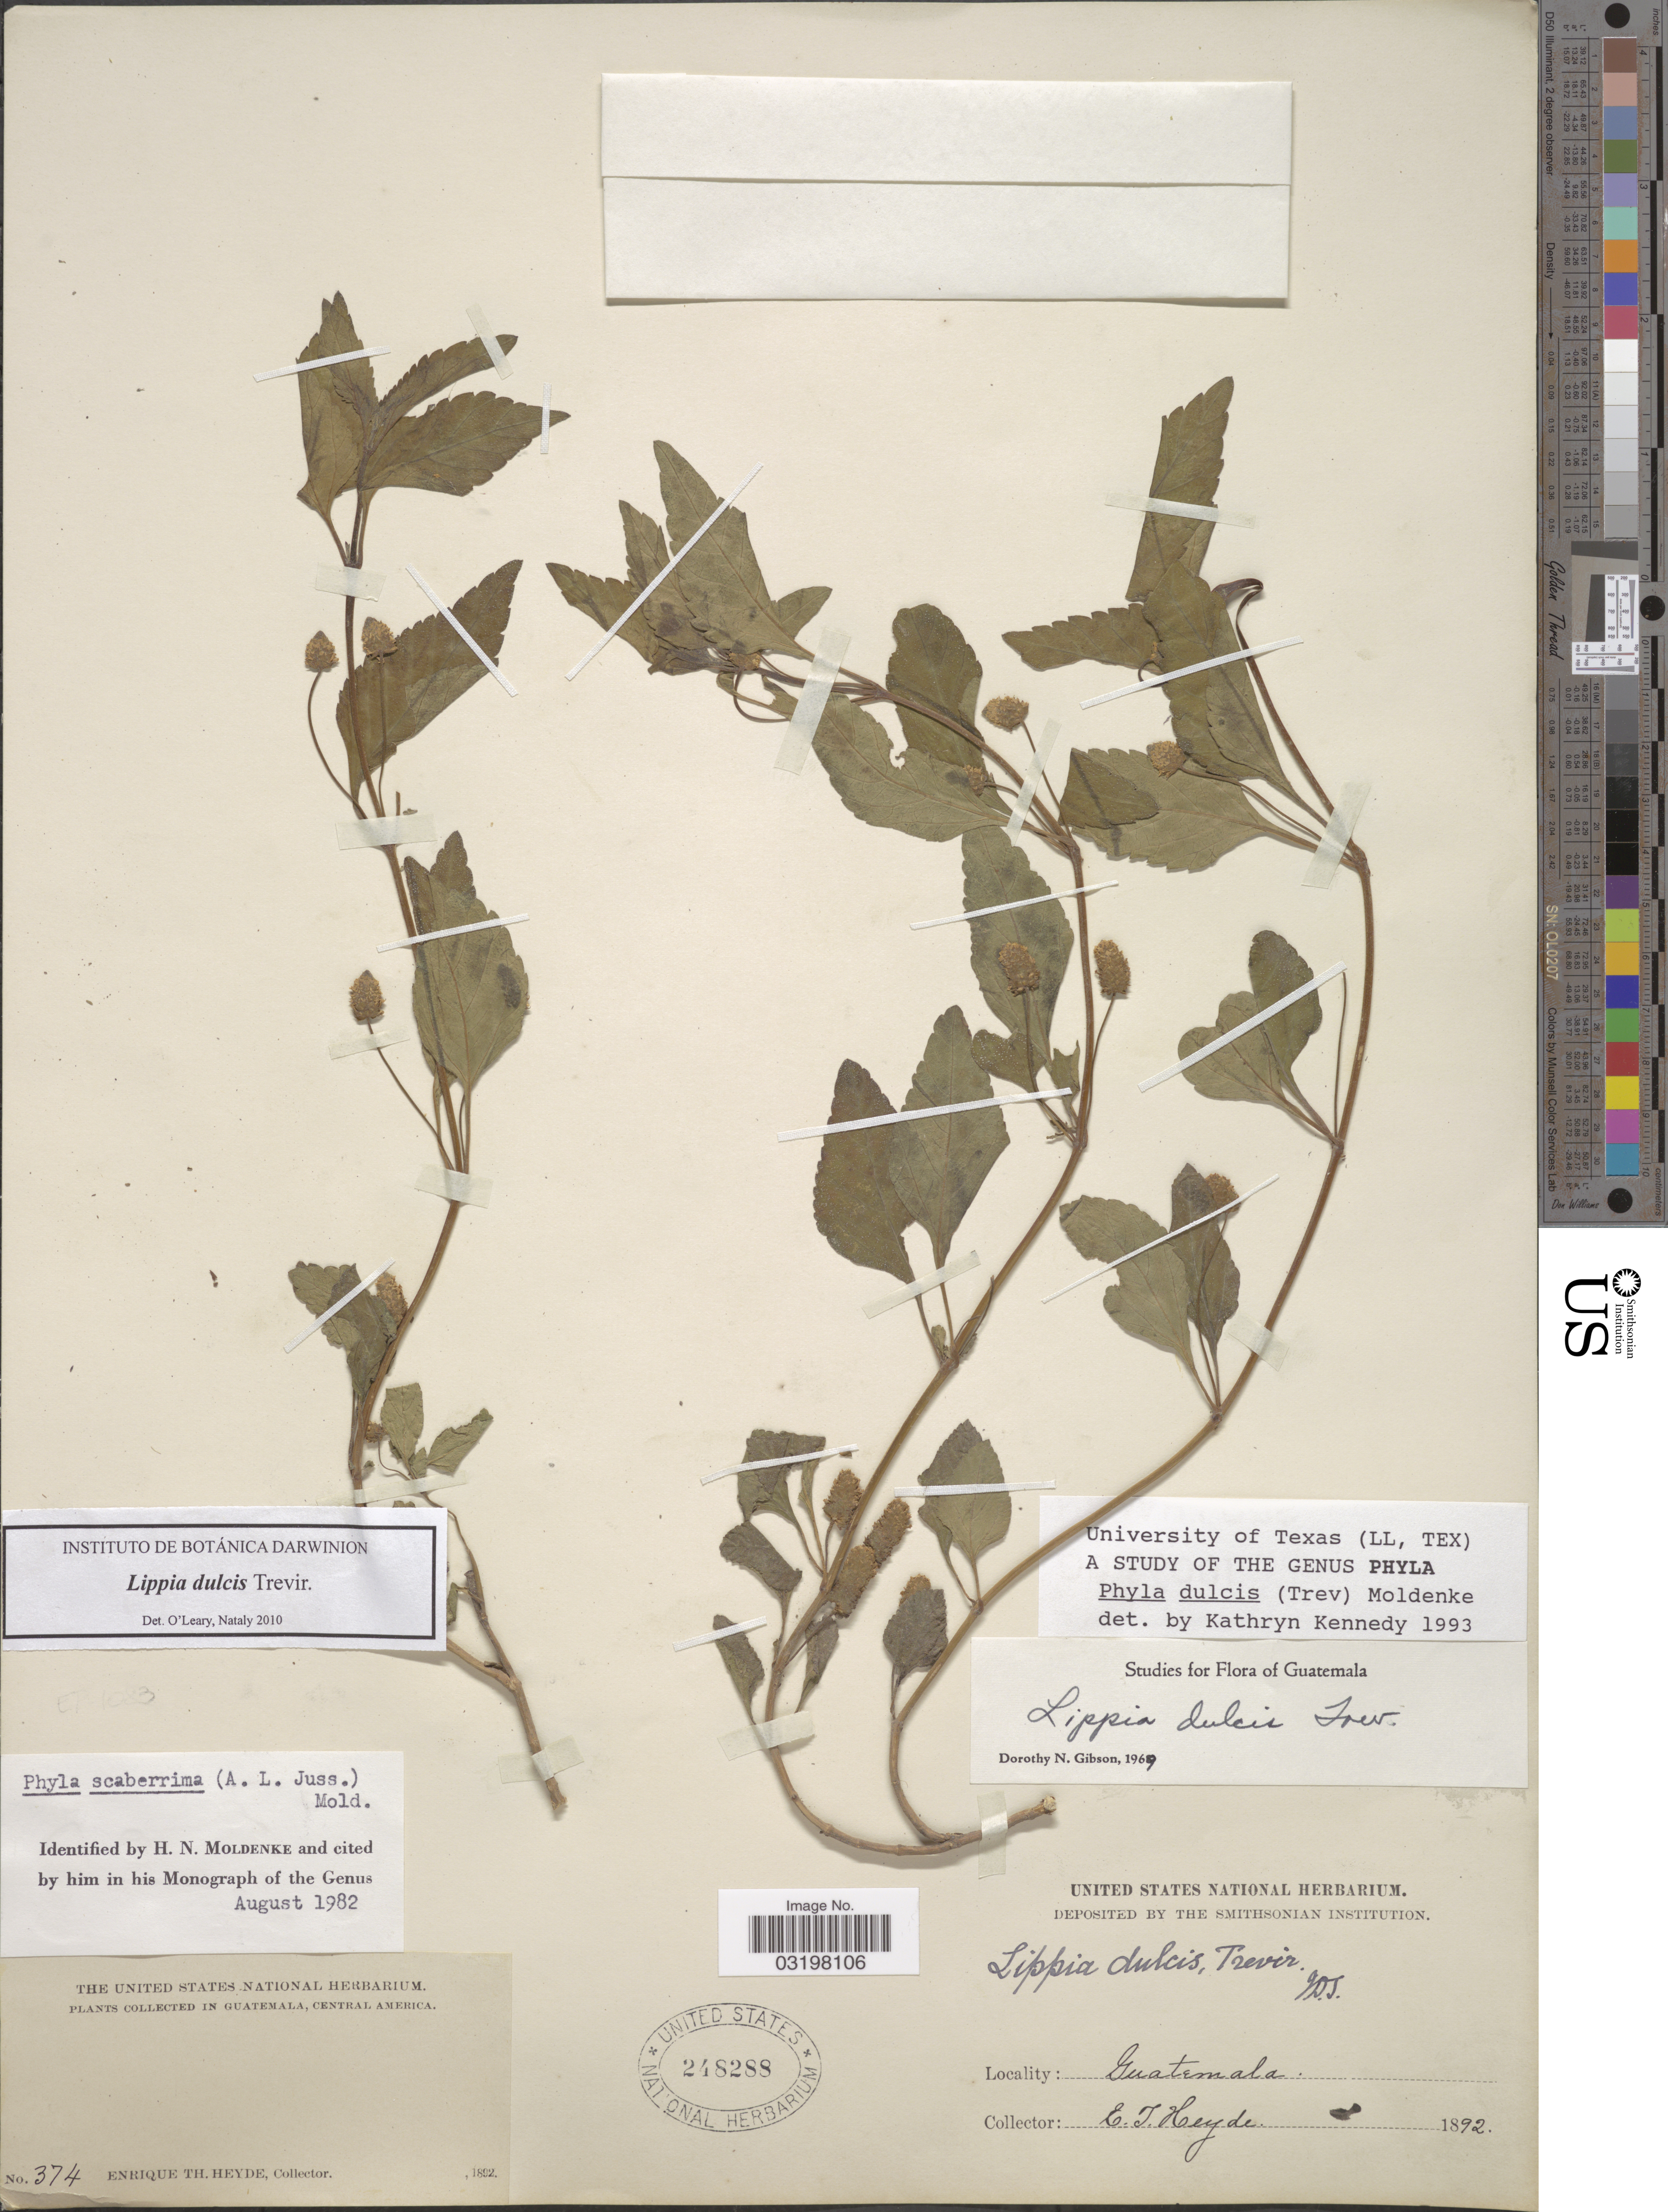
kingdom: Plantae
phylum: Tracheophyta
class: Magnoliopsida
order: Lamiales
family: Verbenaceae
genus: Lippia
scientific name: Lippia dulcis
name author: Trevis.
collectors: E. T. Heyde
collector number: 374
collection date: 1892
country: Guatemala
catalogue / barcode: US 248288